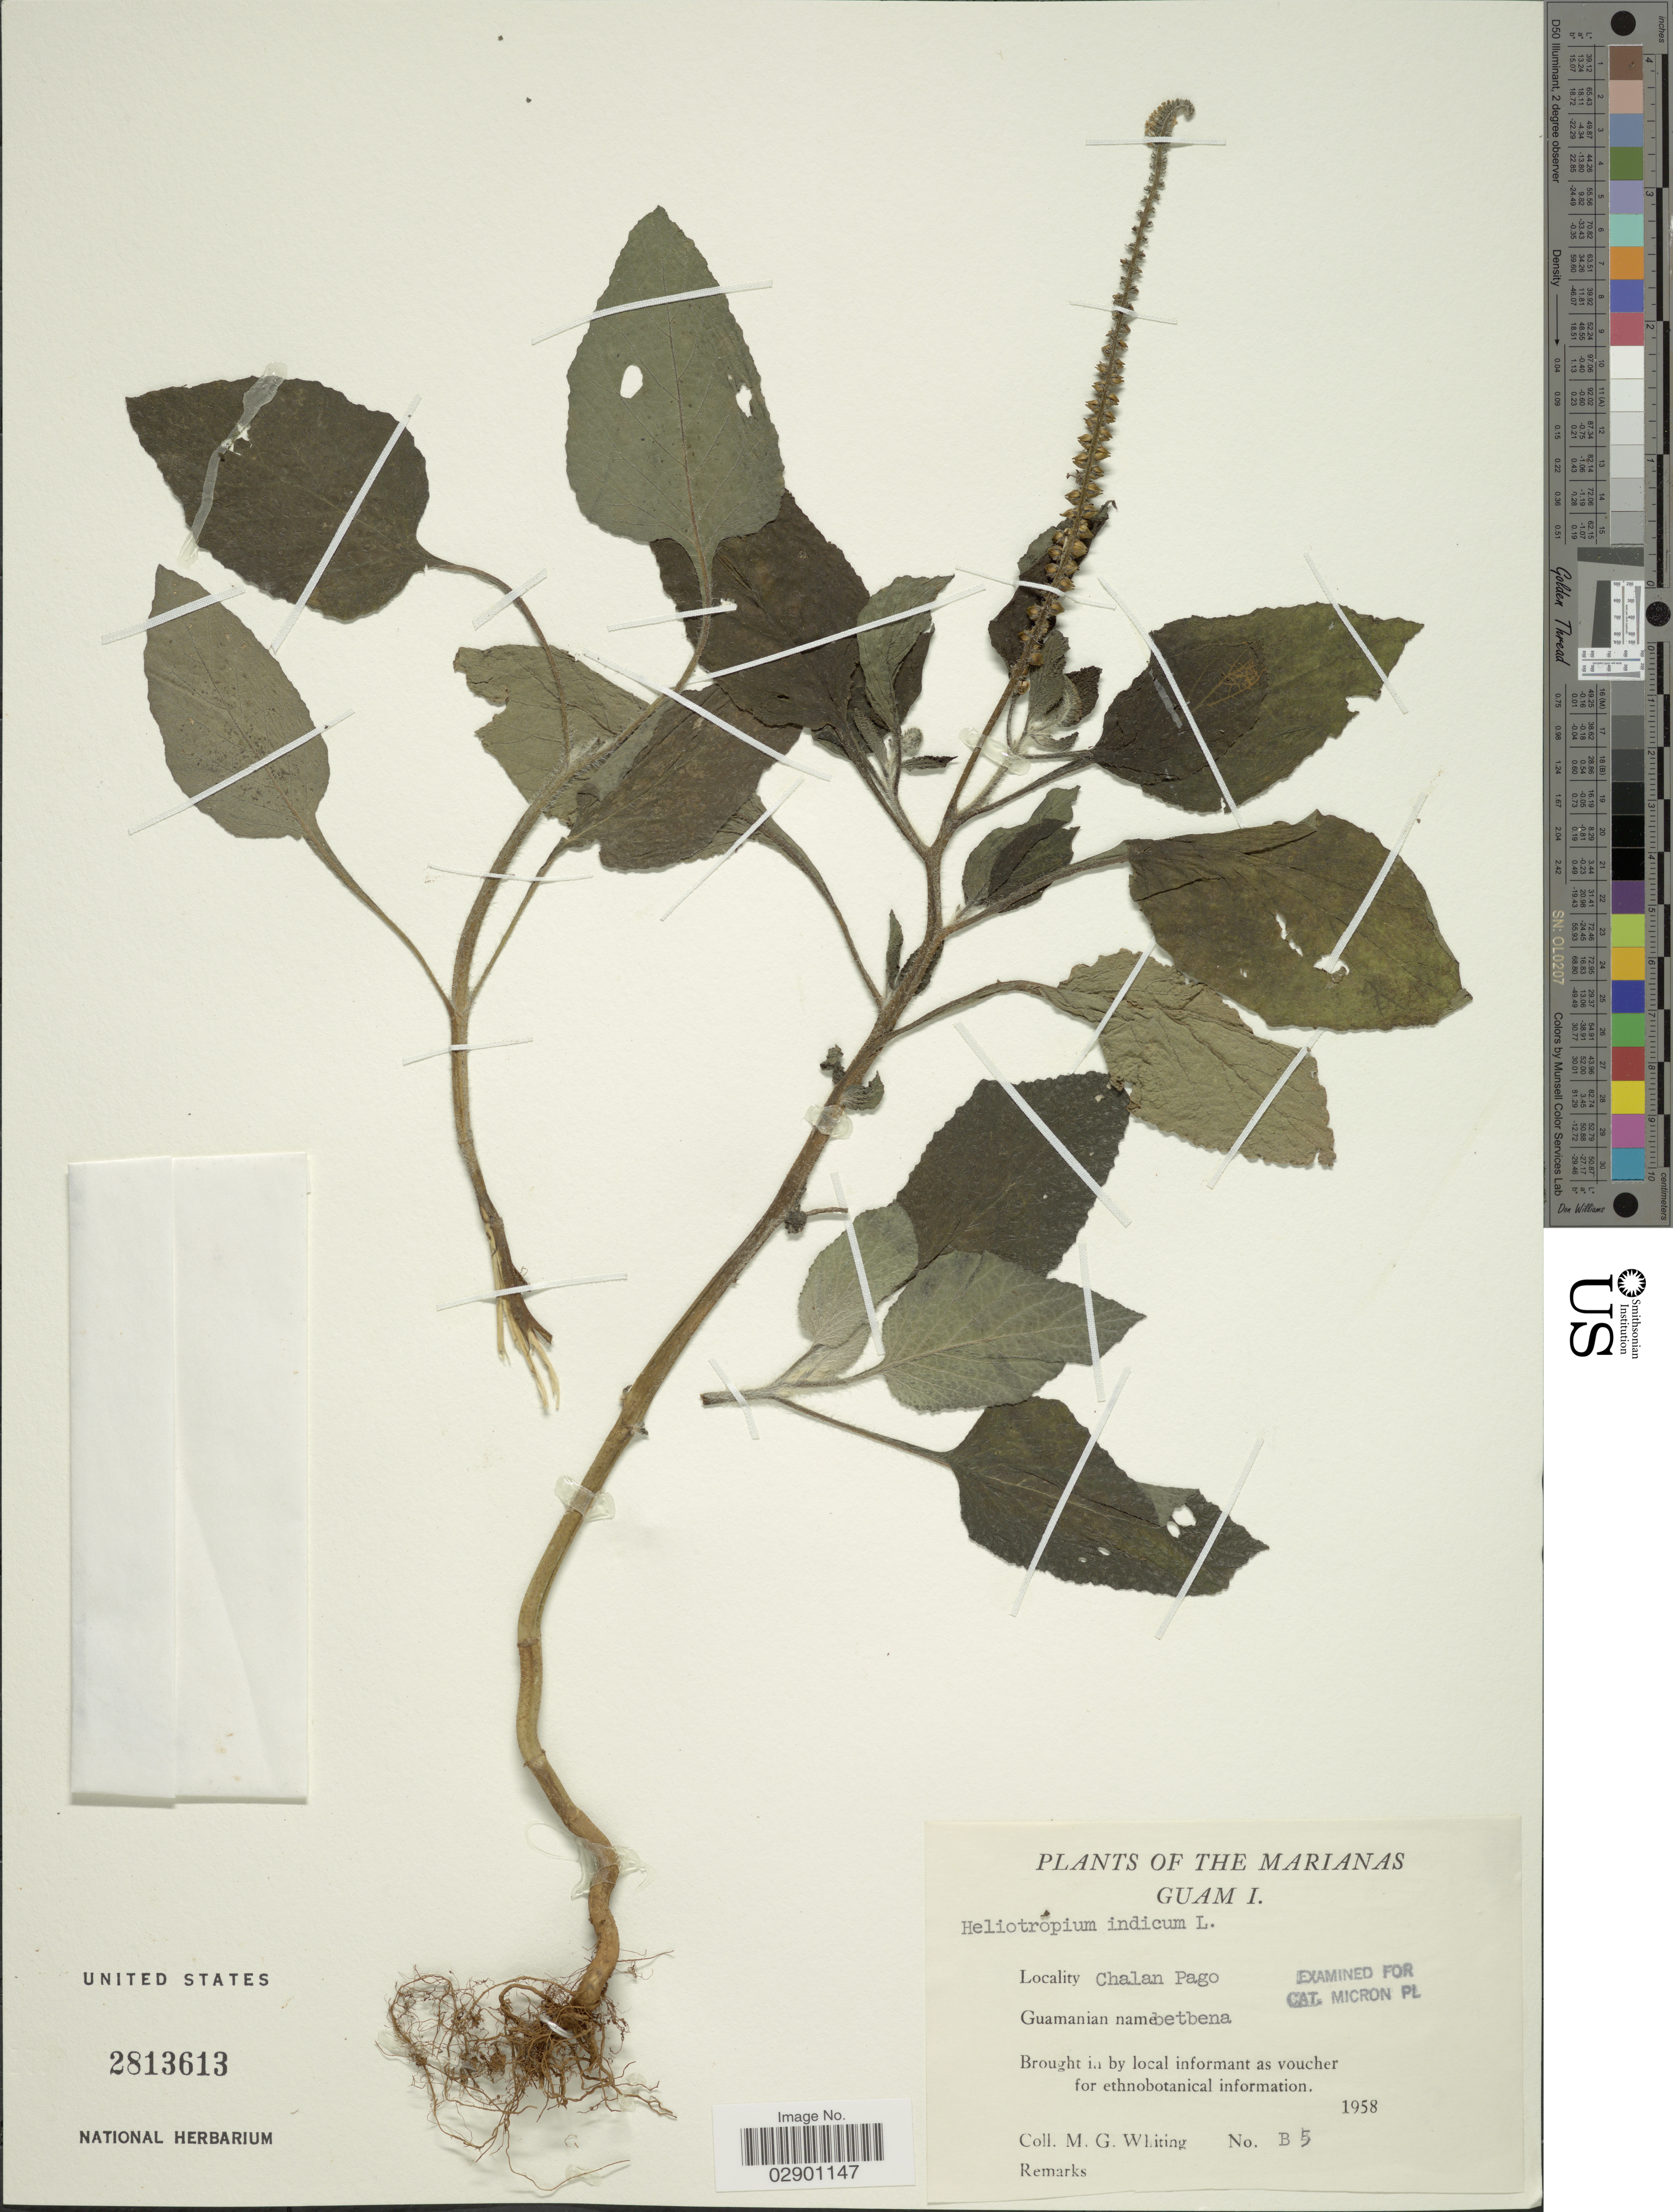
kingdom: Plantae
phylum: Tracheophyta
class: Magnoliopsida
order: Boraginales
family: Heliotropiaceae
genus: Heliotropium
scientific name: Heliotropium indicum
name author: L.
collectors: M. Whiting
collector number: B5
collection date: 1958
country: Guam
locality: Marianas. Guam I. Chalan Pago.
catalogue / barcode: US 2813613